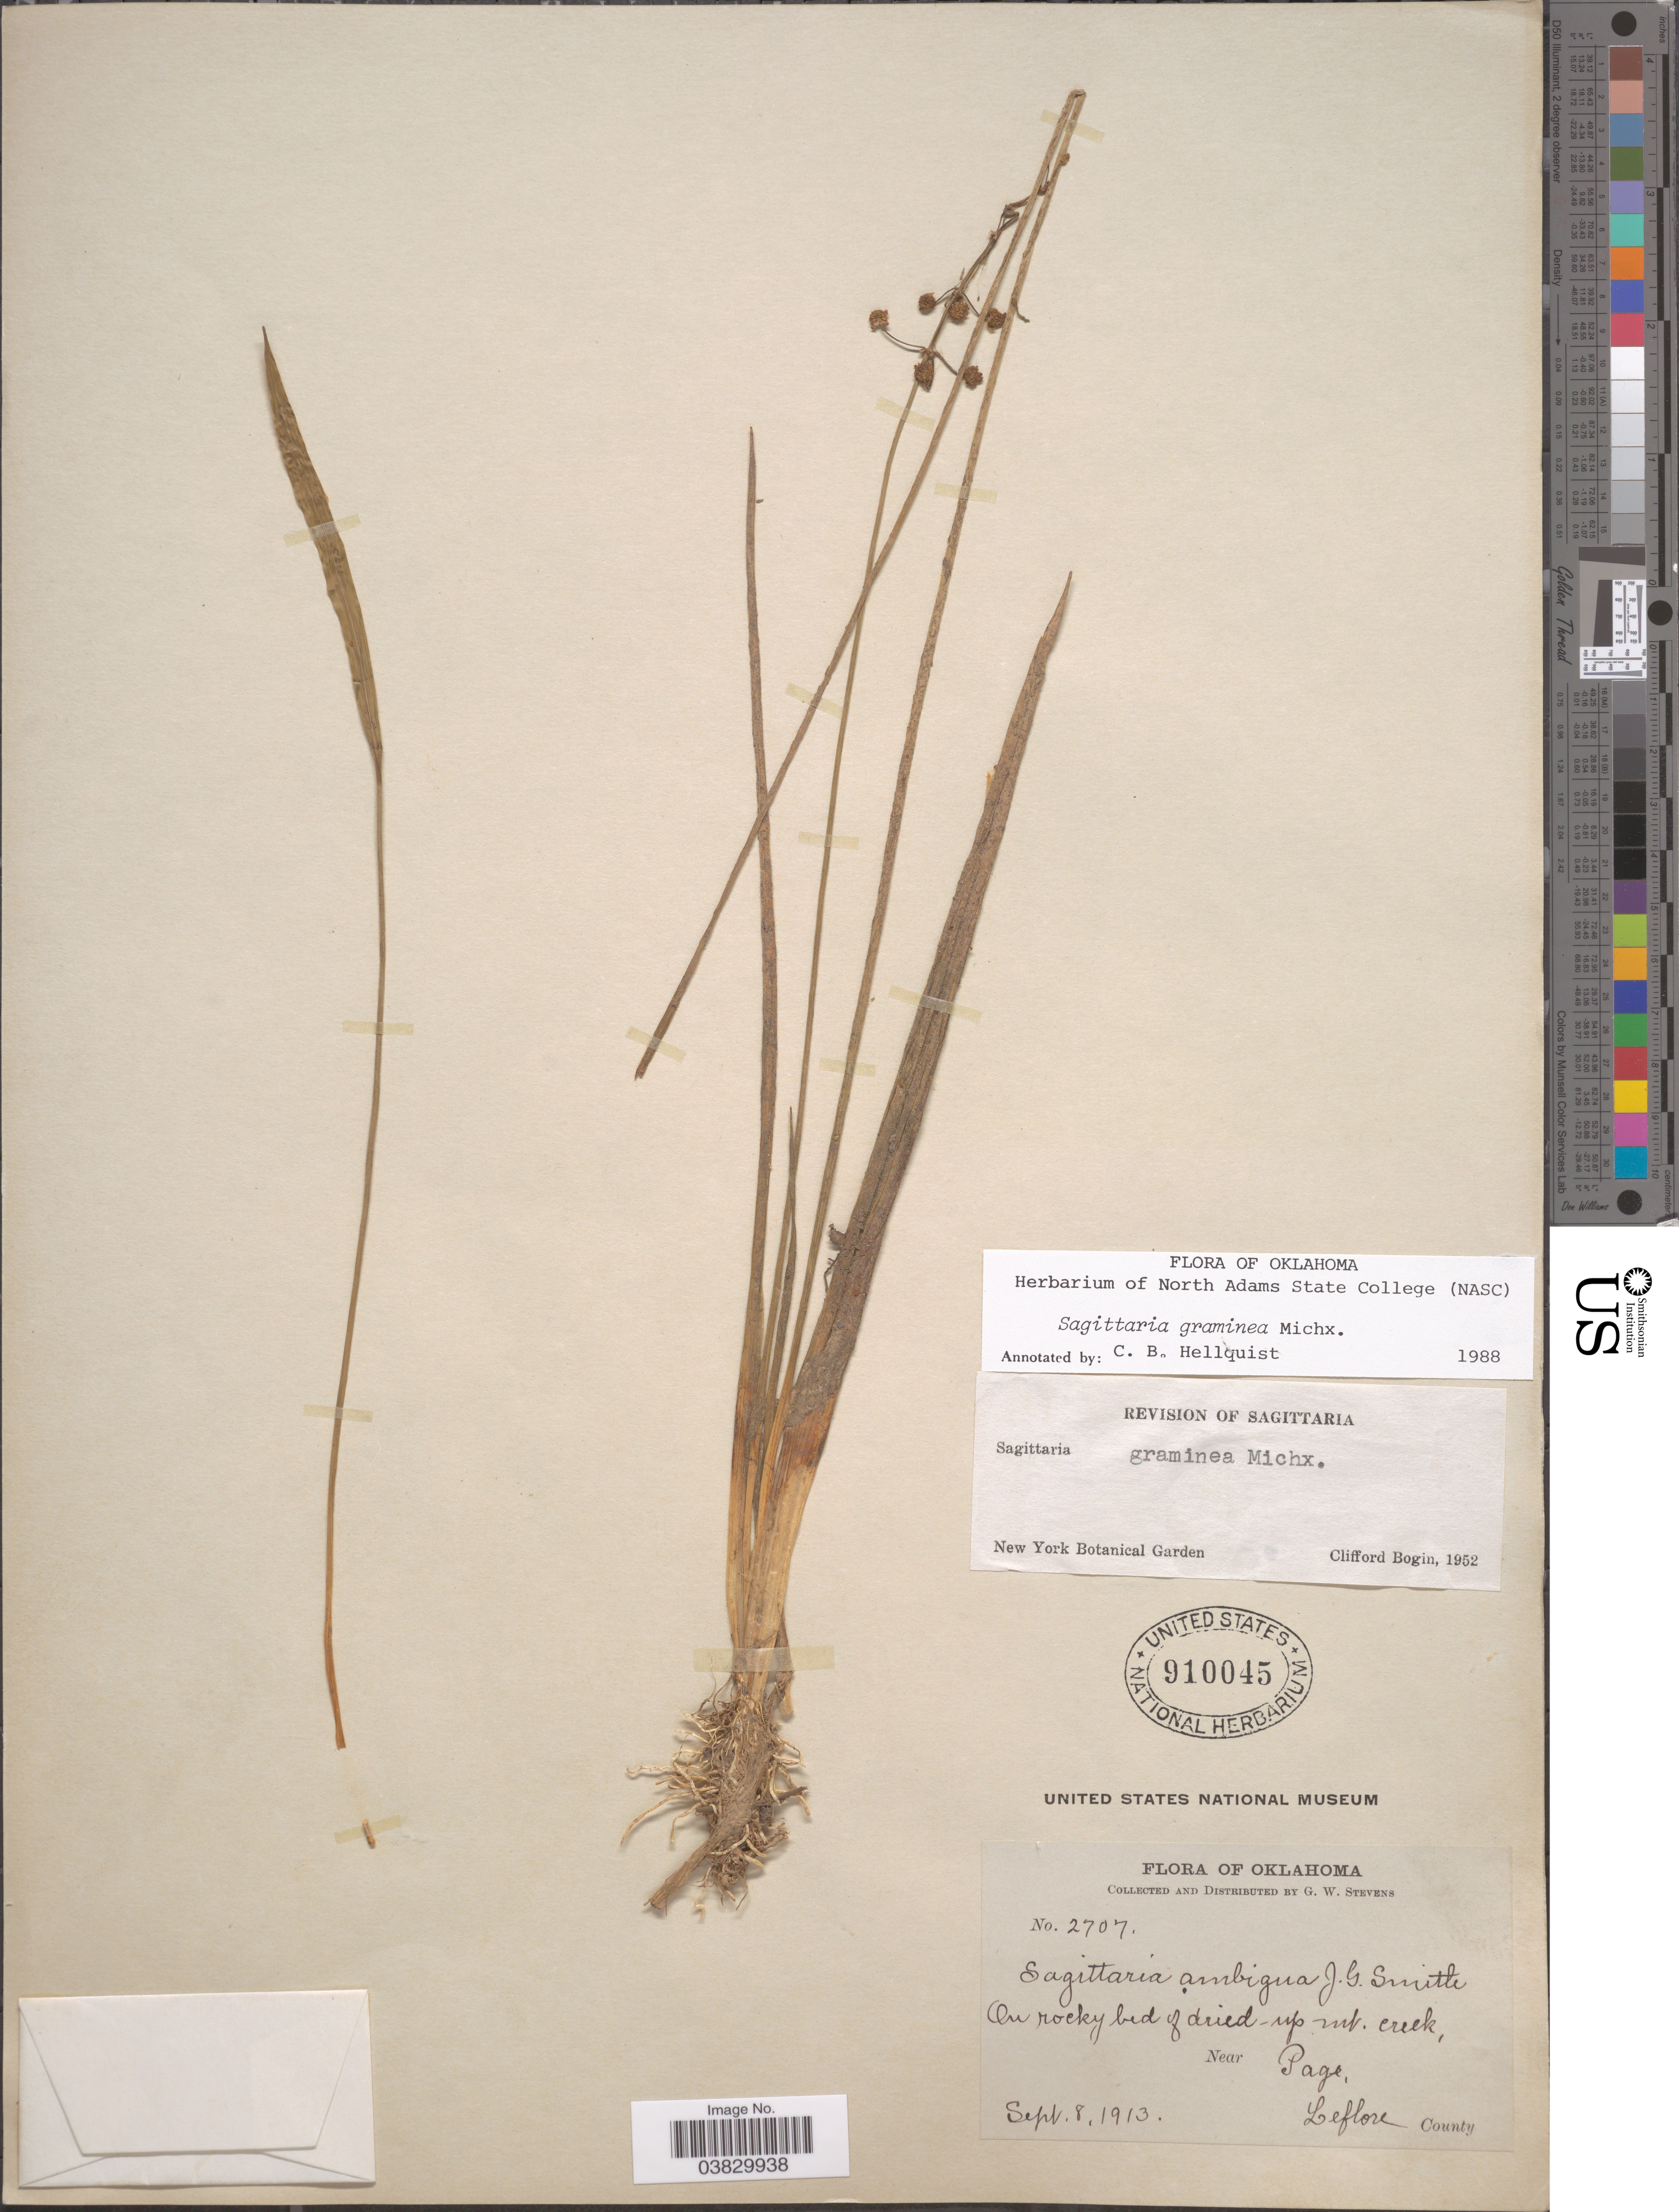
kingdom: Plantae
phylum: Tracheophyta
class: Liliopsida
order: Alismatales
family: Alismataceae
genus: Sagittaria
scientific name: Sagittaria graminea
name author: Michx.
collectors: G. W. Stevens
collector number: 2707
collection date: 1913-09-08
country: United States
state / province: Oklahoma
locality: On rocky bed of dried-up mt creek, Near Page, Leflore County.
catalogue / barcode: US 910045